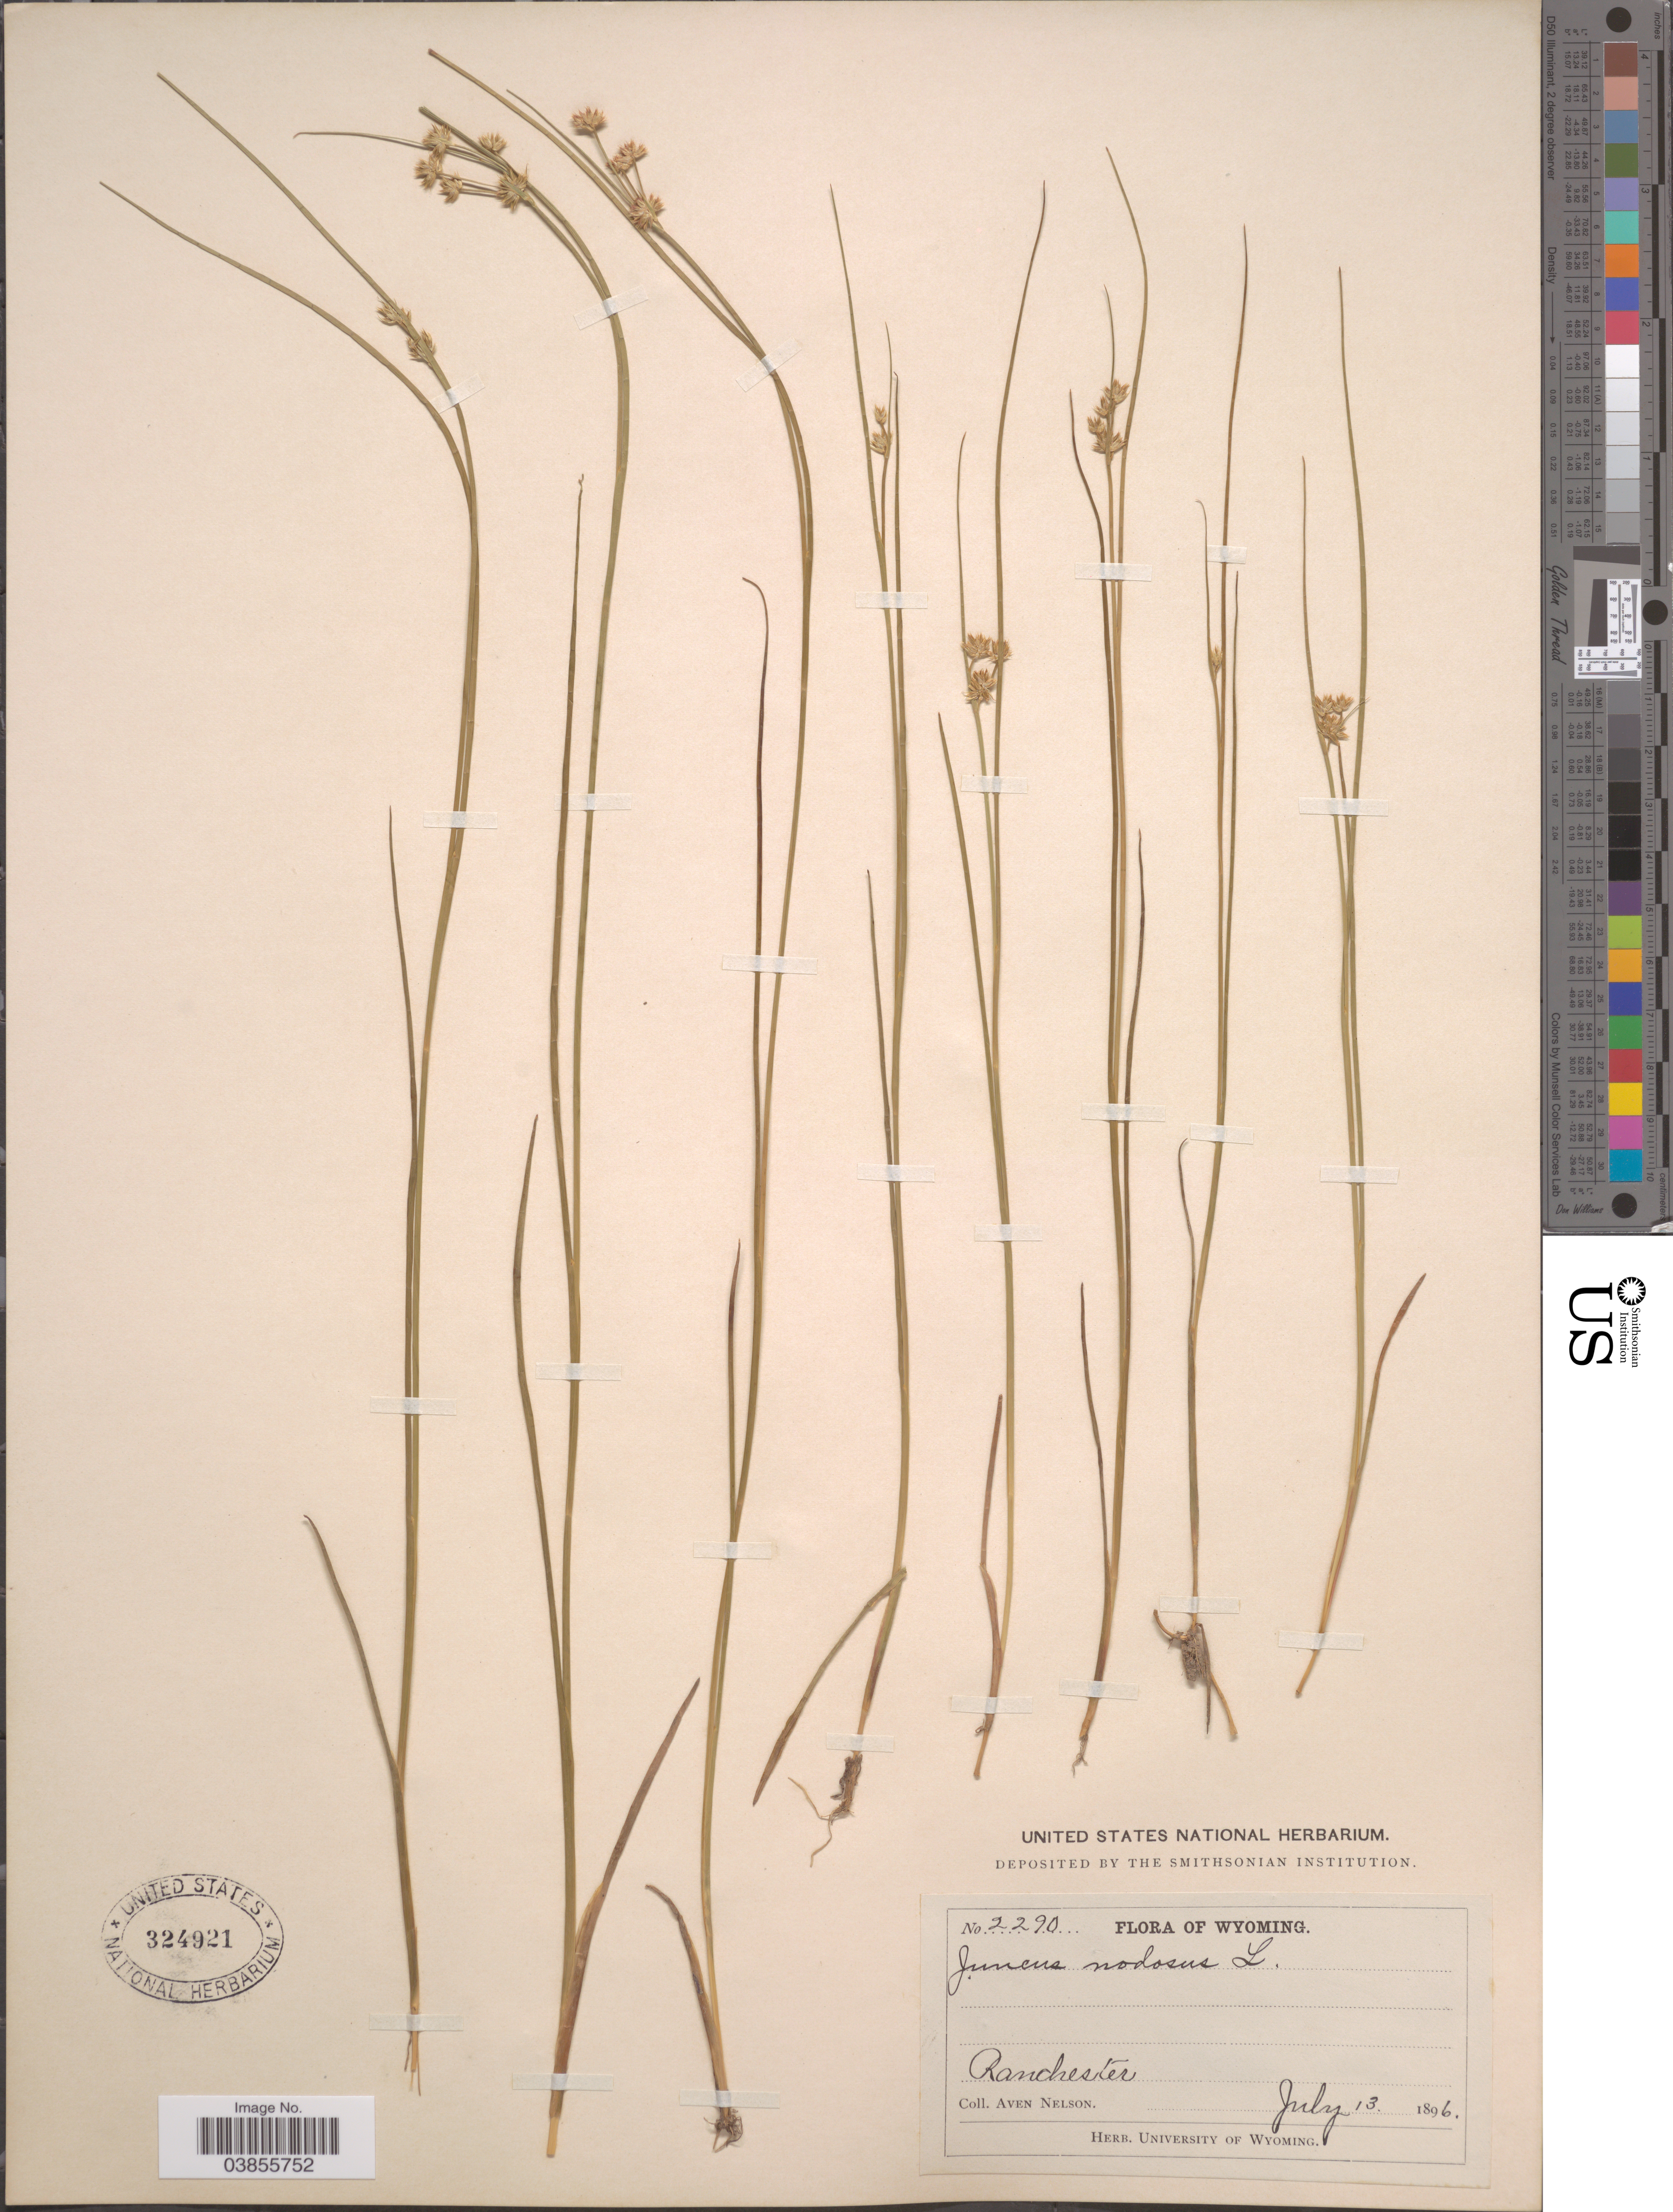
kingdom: Plantae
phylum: Tracheophyta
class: Liliopsida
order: Poales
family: Juncaceae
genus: Juncus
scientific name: Juncus nodosus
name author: L.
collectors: A. Nelson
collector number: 2290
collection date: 1896-07-13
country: United States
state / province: Wyoming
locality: Ranchester.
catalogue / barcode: US 324921